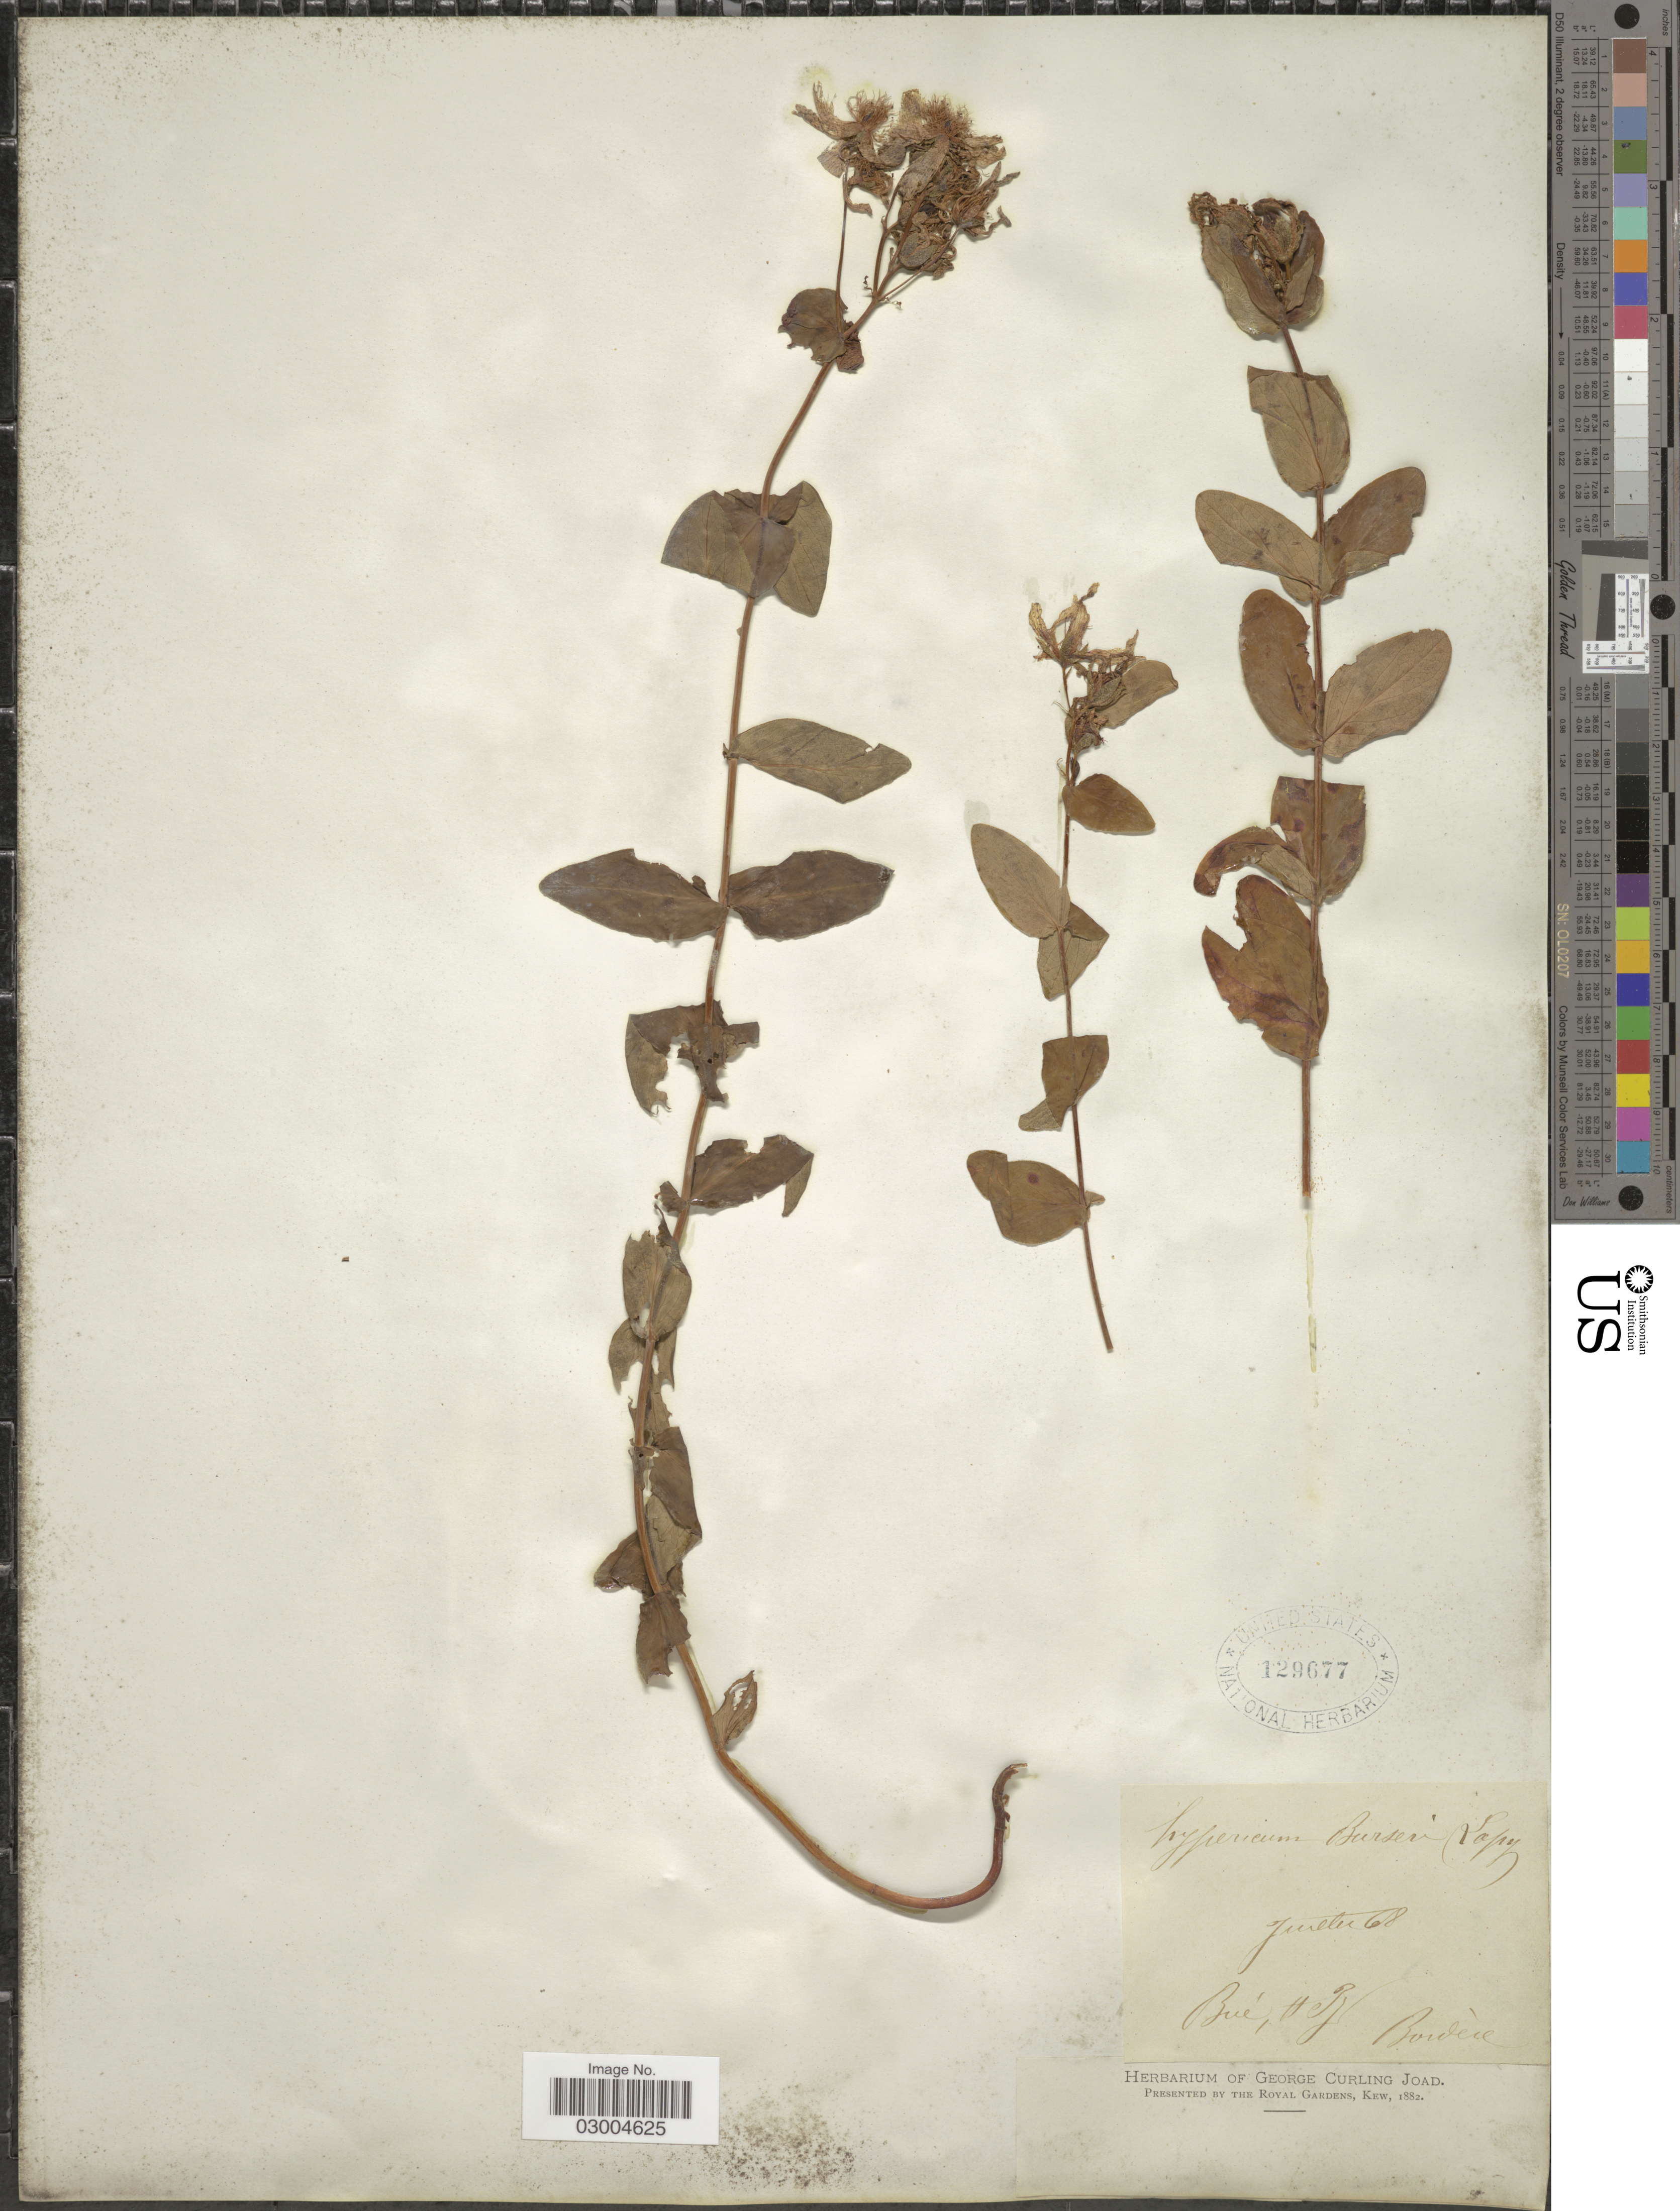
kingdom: Plantae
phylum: Tracheophyta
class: Magnoliopsida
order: Malpighiales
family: Hypericaceae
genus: Hypericum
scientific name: Hypericum burseri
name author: (DC.) Spach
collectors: -. Bordère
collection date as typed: Transcribed d/m/y: /7/68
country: France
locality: Bué, H Pyr.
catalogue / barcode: US 129677